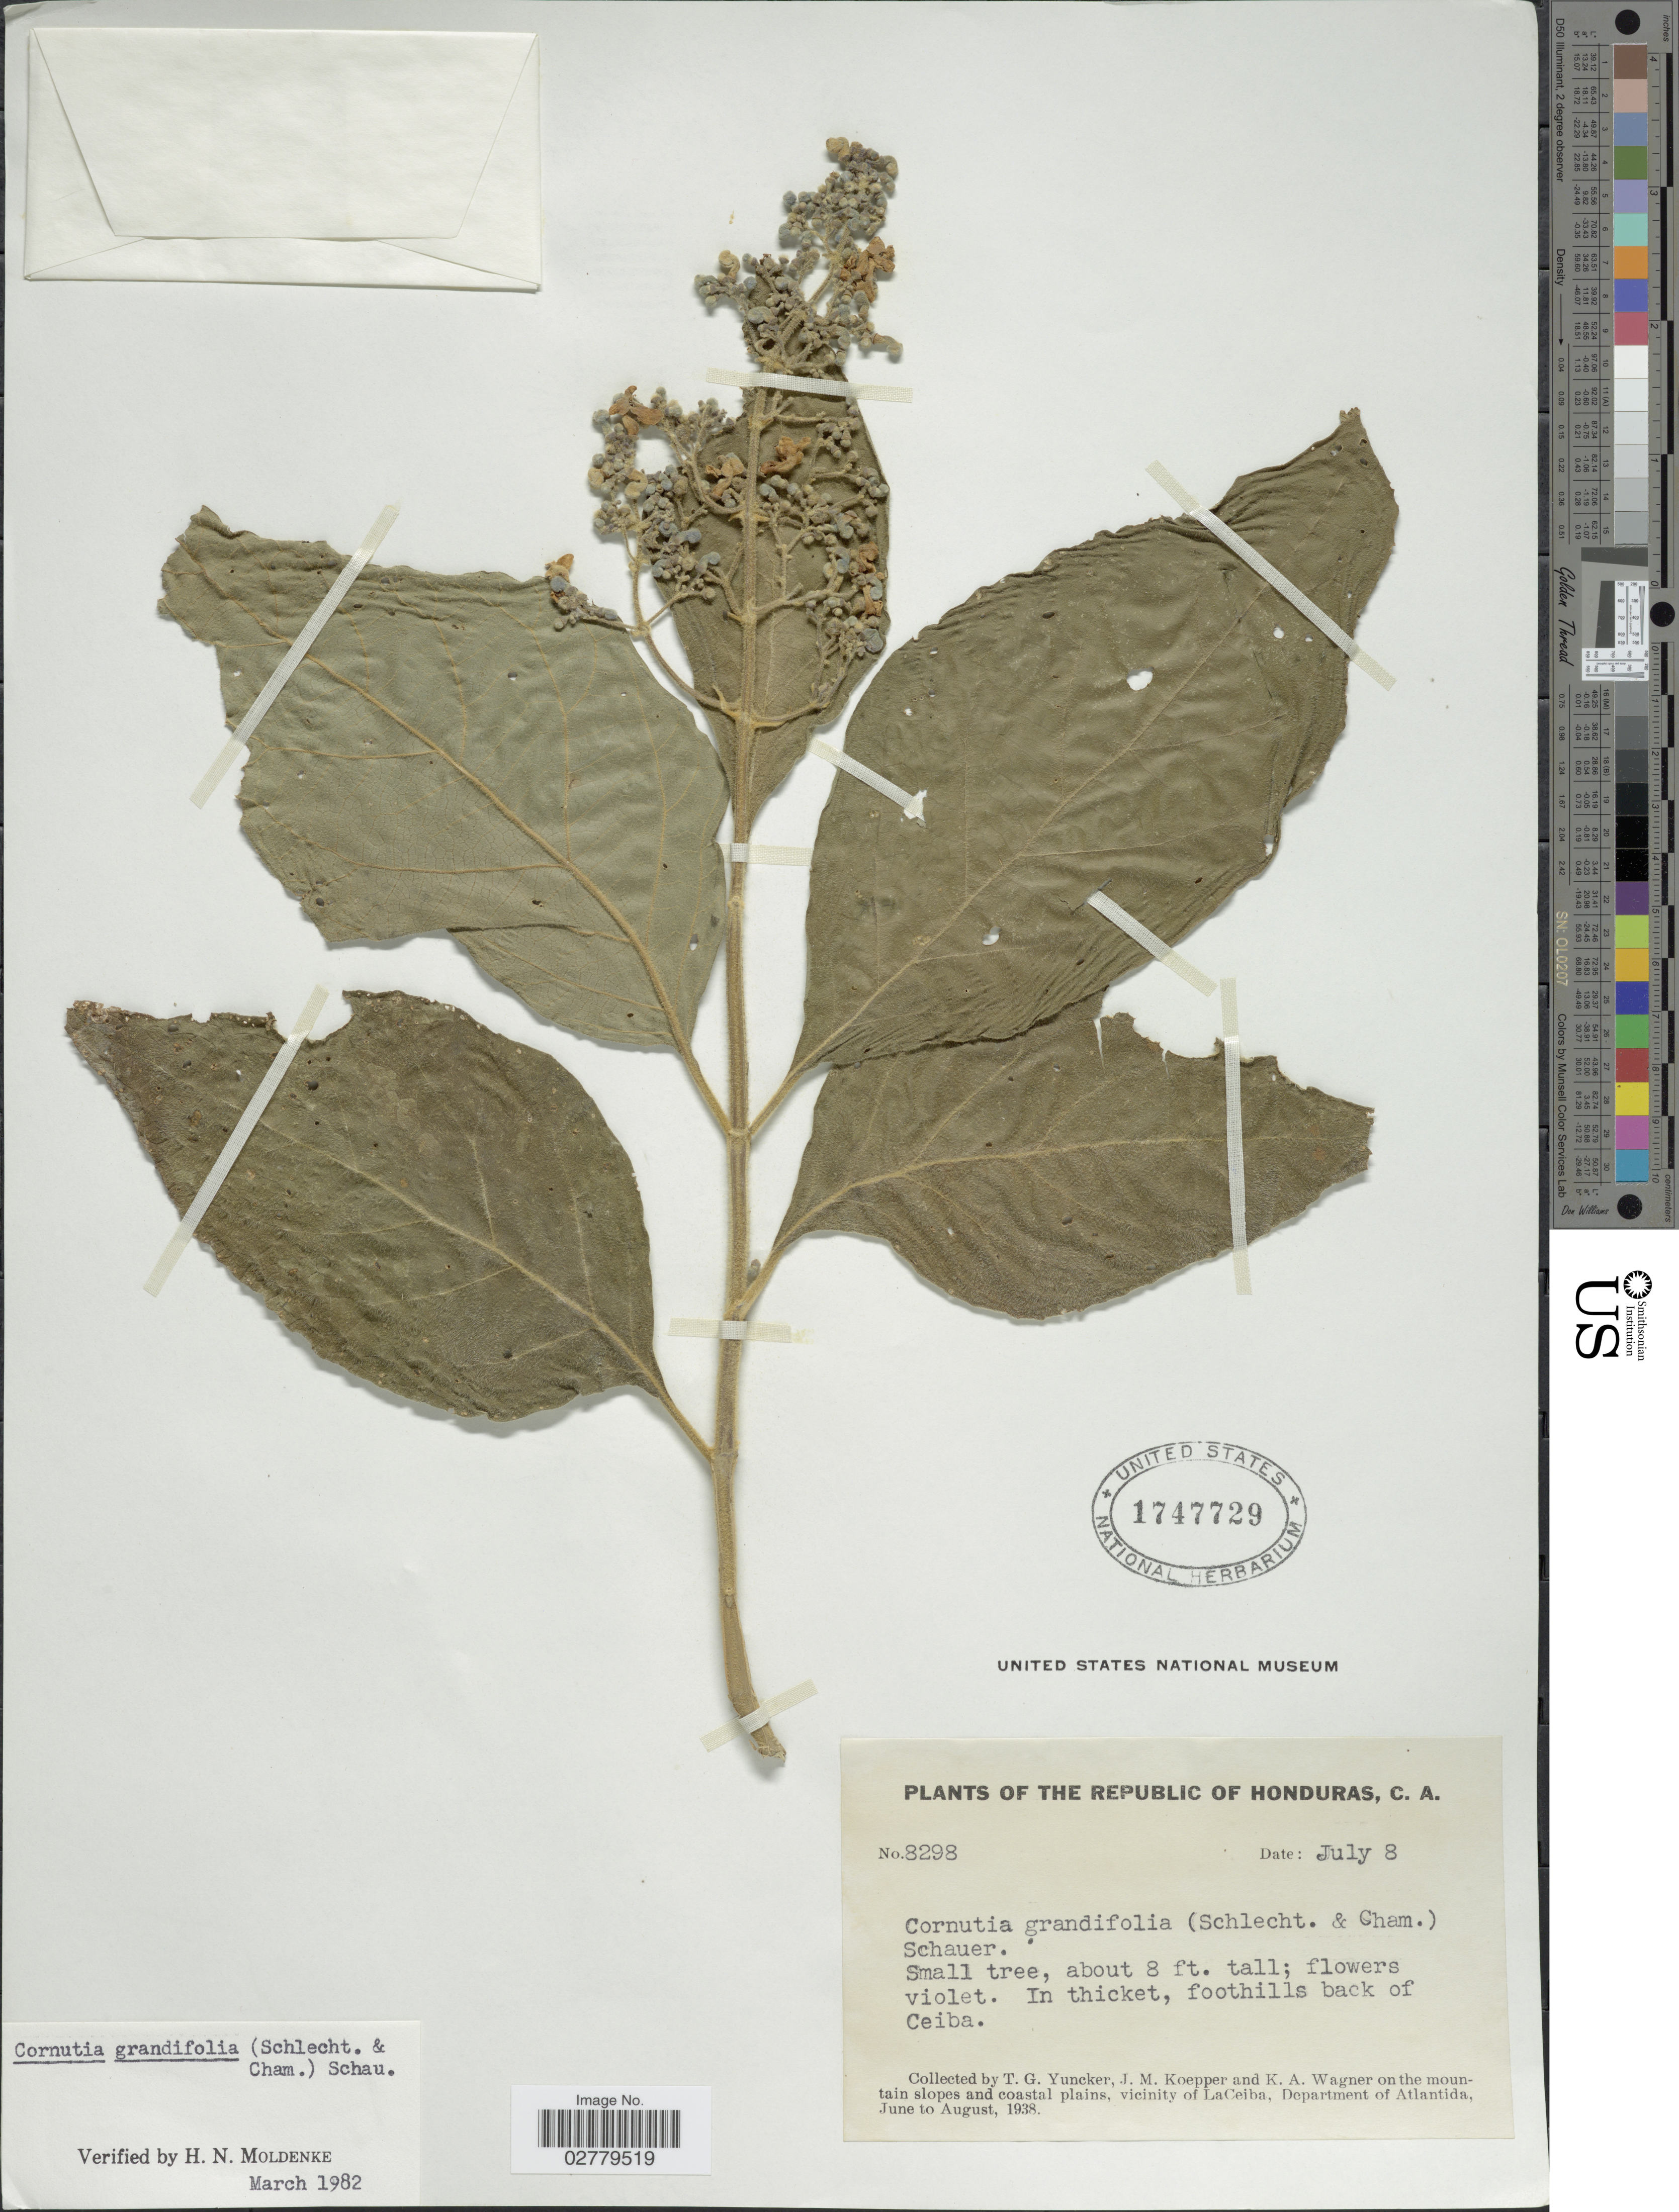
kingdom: Plantae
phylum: Tracheophyta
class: Magnoliopsida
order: Lamiales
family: Lamiaceae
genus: Cornutia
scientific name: Cornutia grandifolia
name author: (Cham. & Schltdl.) Schauer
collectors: T. G. Yuncker, J. M. Koepper & K. A. Wagner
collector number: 8298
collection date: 1938-07-08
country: Honduras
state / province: Atlántida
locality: The Republic of Honduras, C. A. In thicket, foothills back of Ceiba. On the mountain slopes and coastal plains, vicinity of LaCeiba, Department of Atlantida.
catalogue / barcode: US 1747729